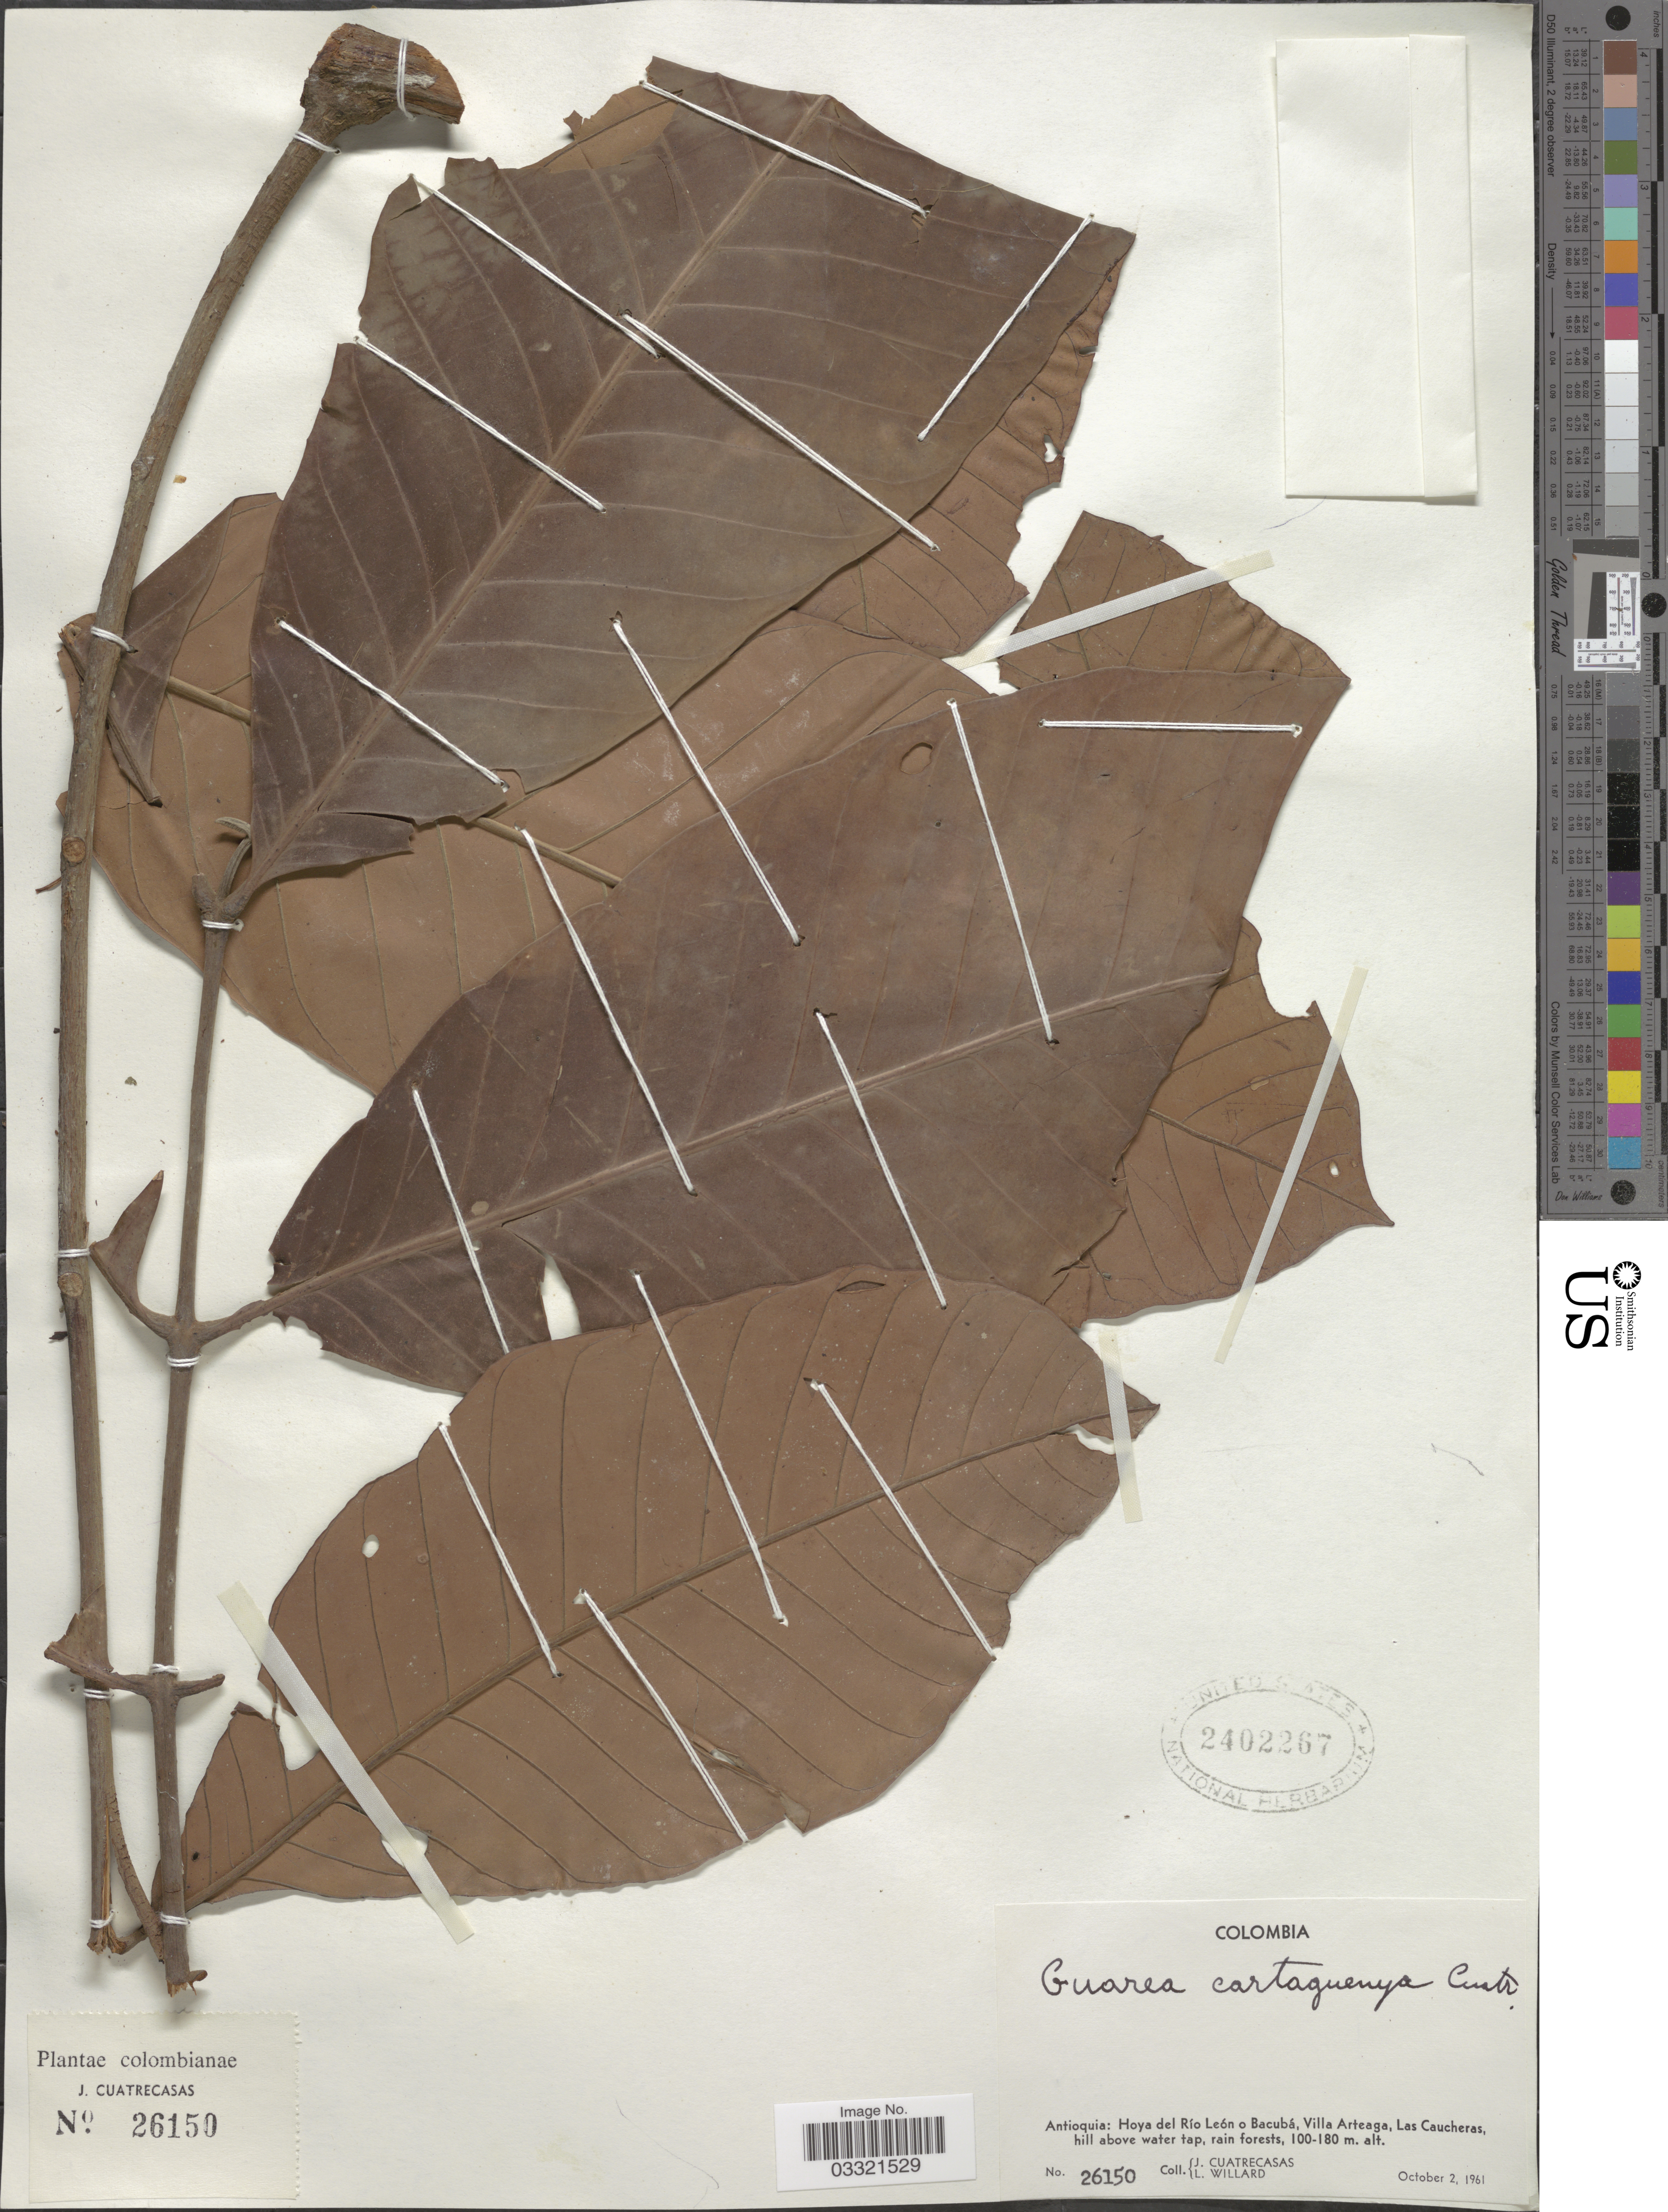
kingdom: Plantae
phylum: Tracheophyta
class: Magnoliopsida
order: Sapindales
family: Meliaceae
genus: Guarea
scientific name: Guarea cartaguenya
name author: Cuatrec.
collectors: J. Cuatrecasas & L. Willard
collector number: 26150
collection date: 1961-10-02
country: Colombia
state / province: Antioquia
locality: Hoya del Río León o Bacubá, Villa Arteaga, Las Caucheras, hill above water tap, rain forests.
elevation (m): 100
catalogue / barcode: US 2402267